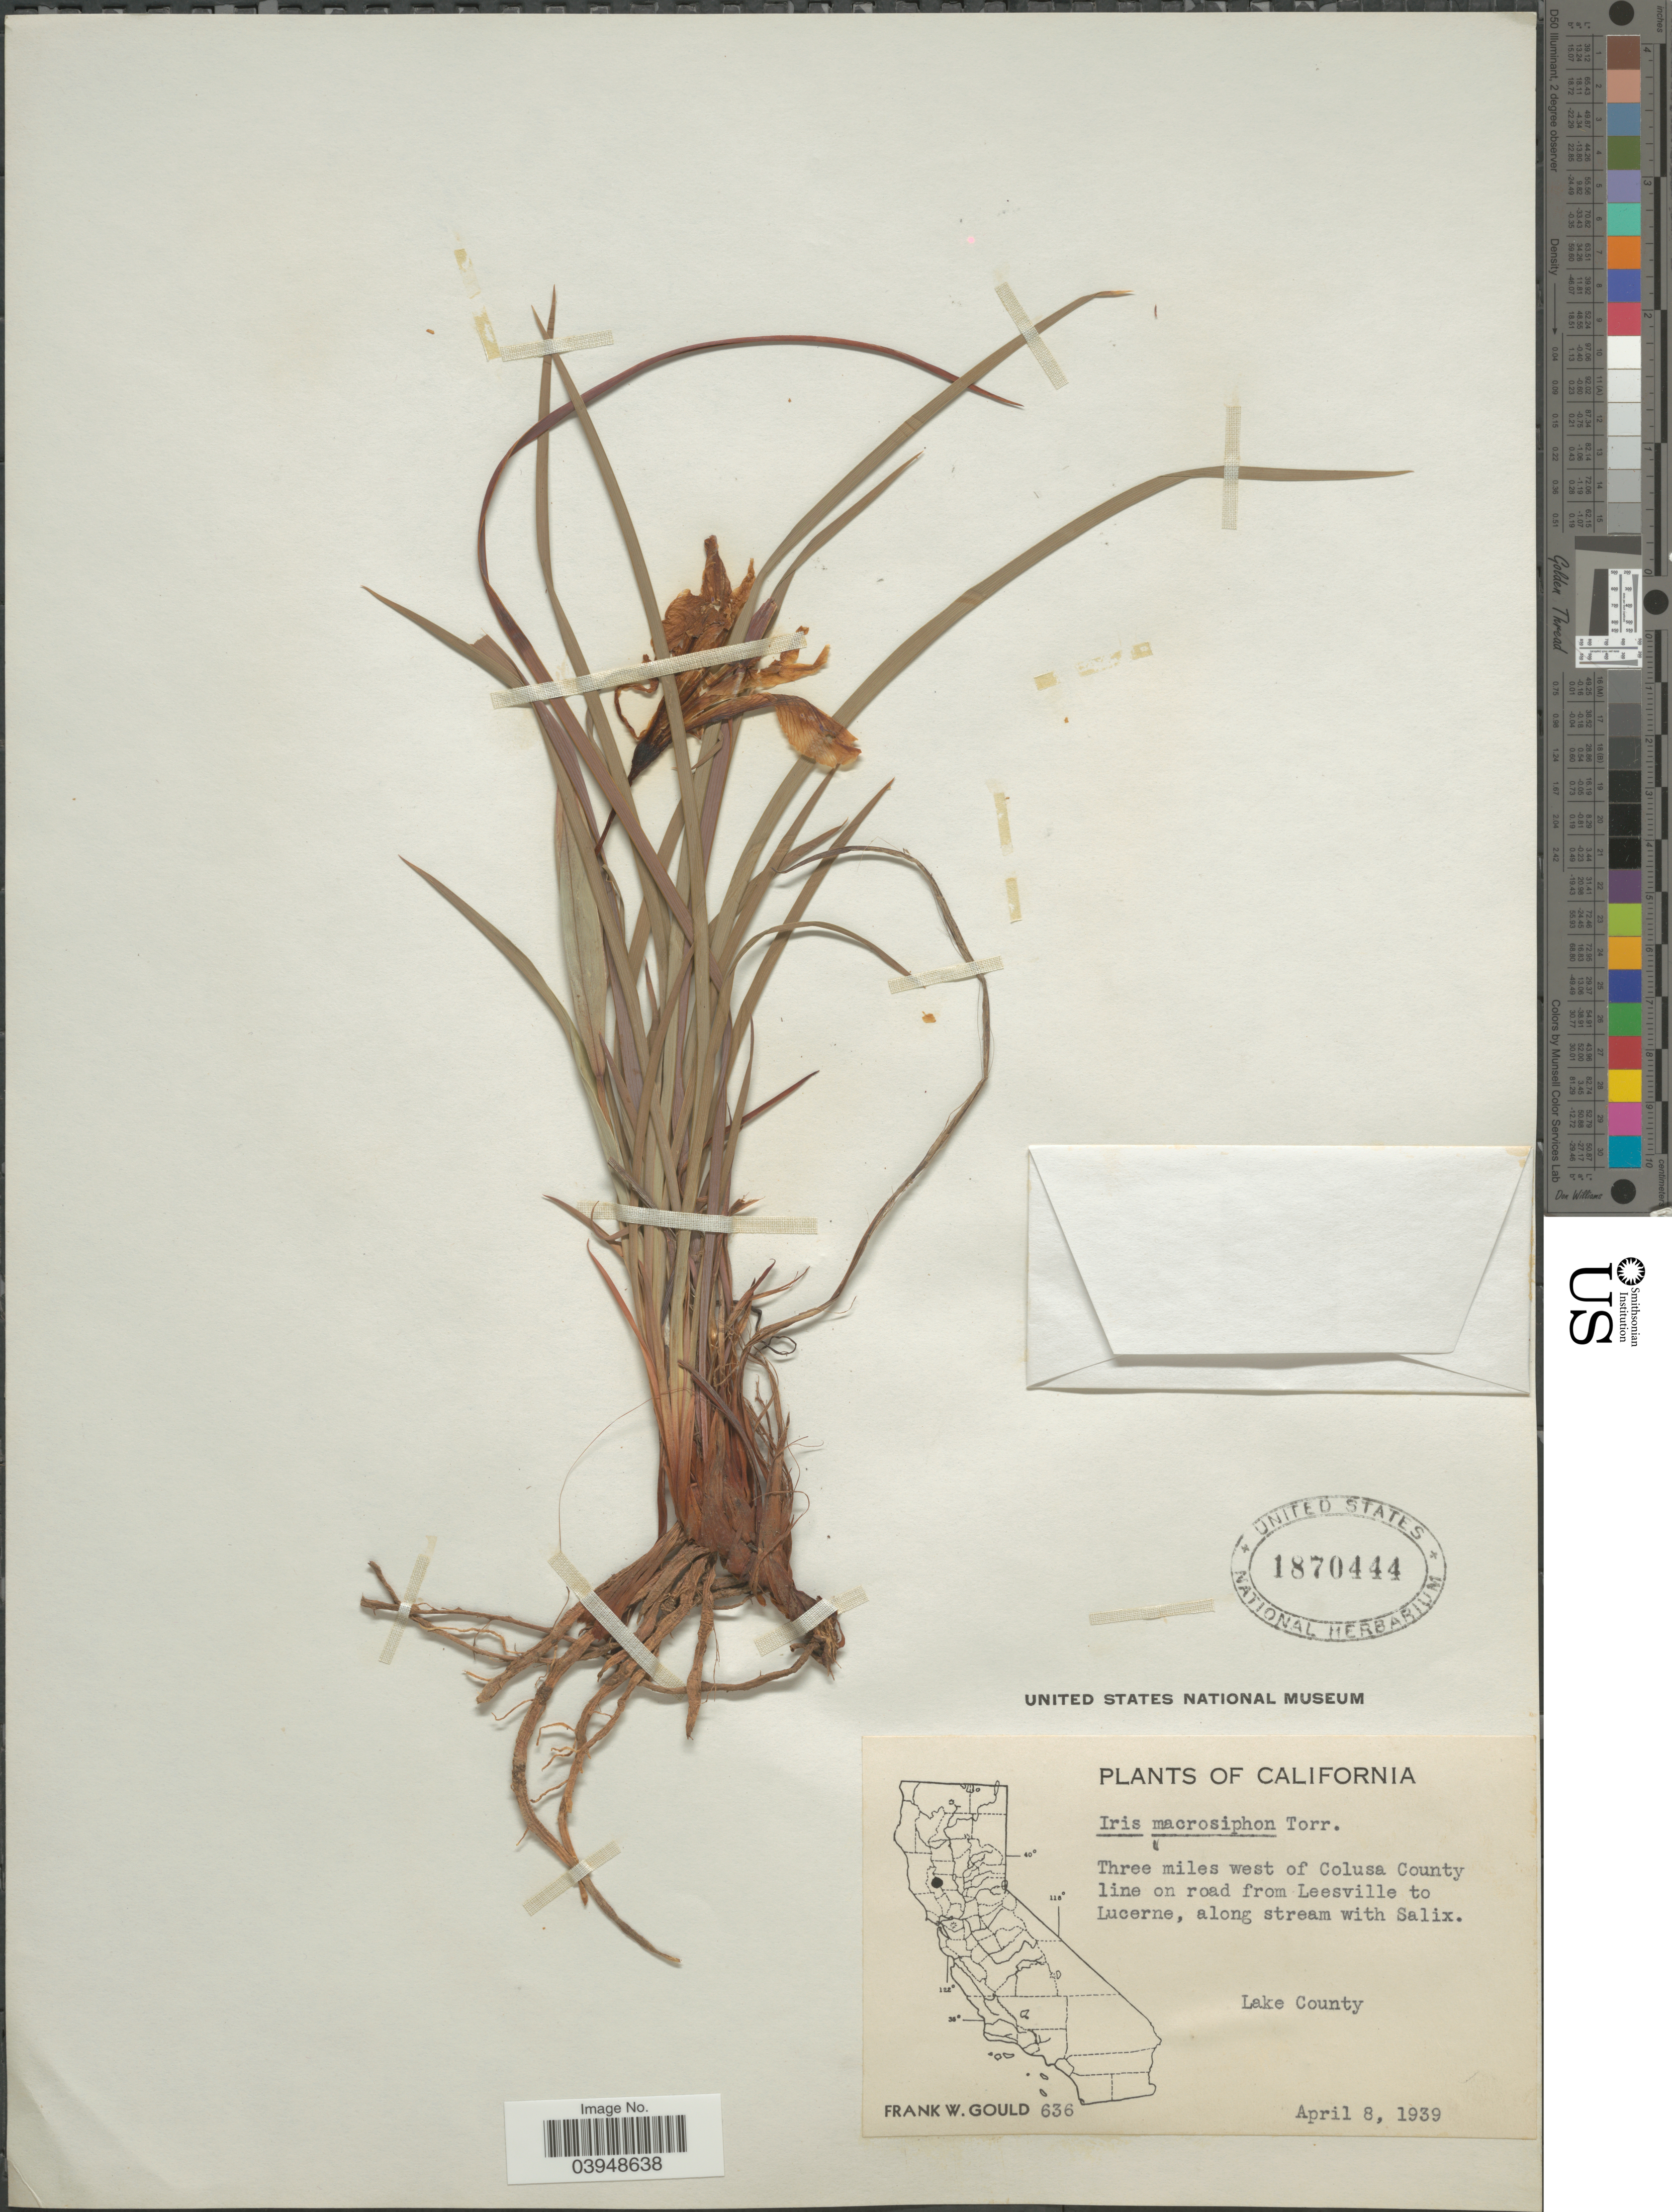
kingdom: Plantae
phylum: Tracheophyta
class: Liliopsida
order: Asparagales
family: Iridaceae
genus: Iris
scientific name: Iris macrosiphon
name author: Torr.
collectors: F. W. Gould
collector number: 636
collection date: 1939-04-08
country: United States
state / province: California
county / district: Lake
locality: Three miles west of Colusa County line on road from Leesville to Lucerne, along stream with Salix. Lake County.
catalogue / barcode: US 1870444